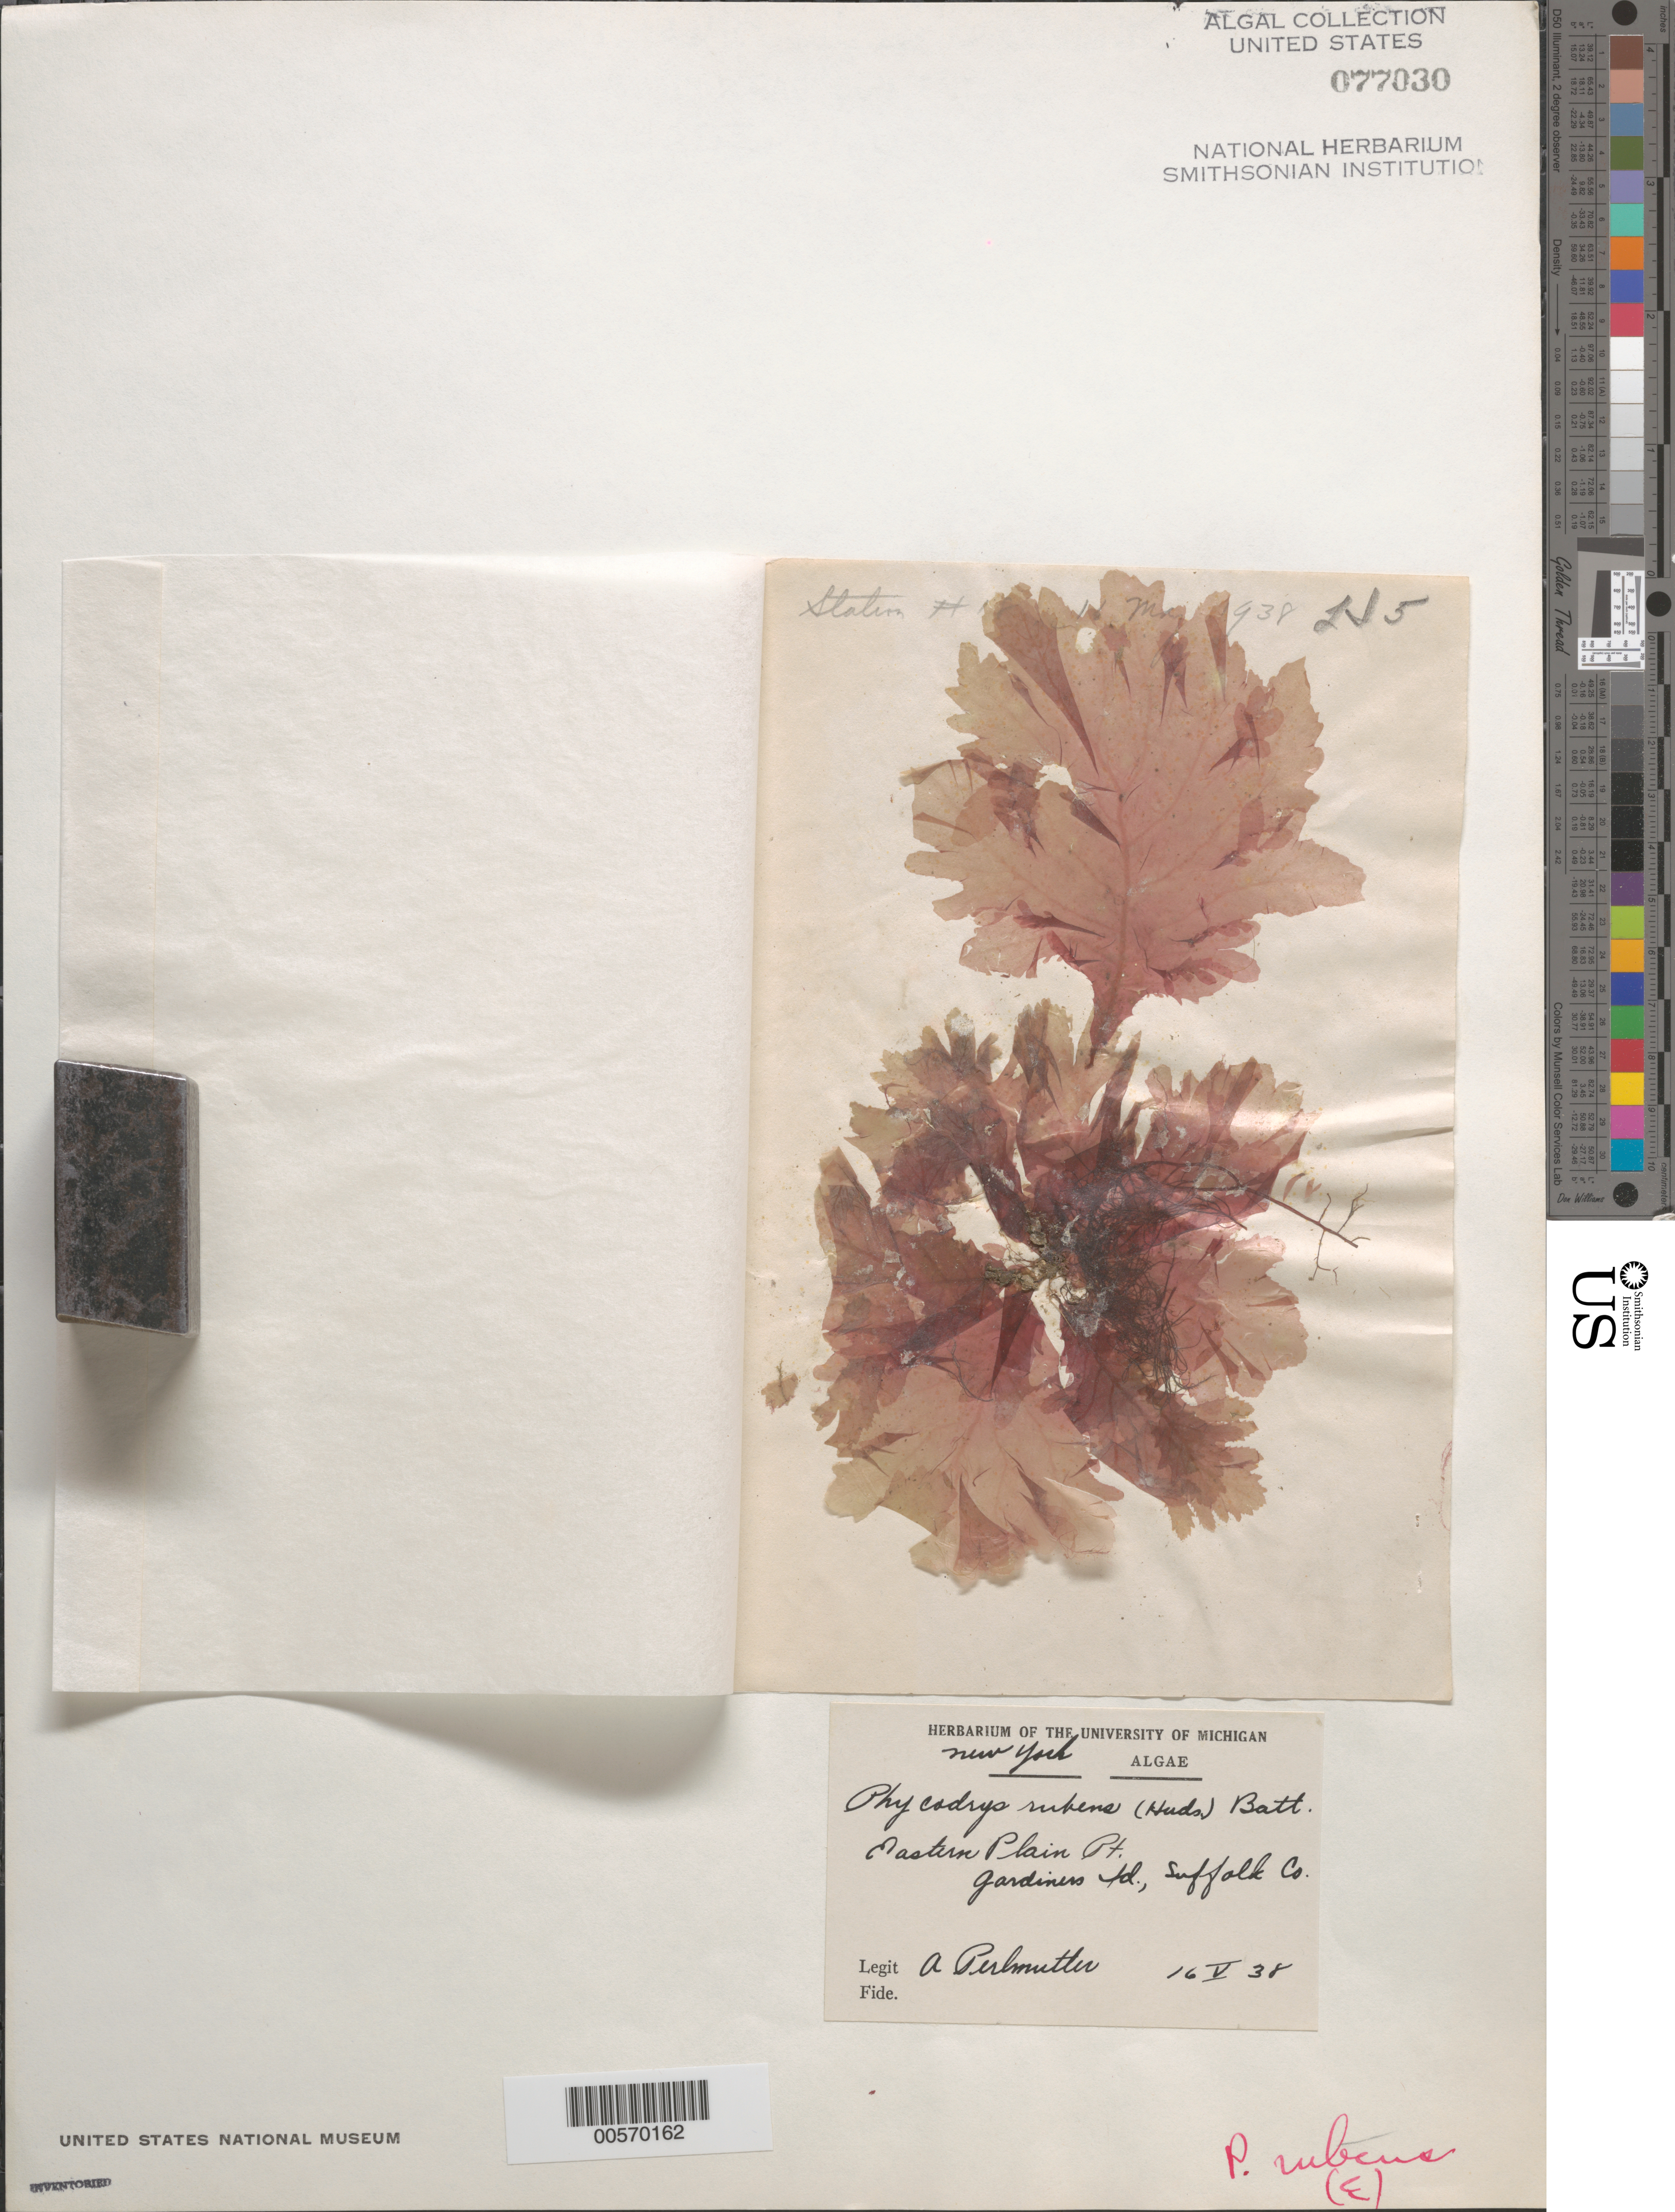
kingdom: Plantae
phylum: Rhodophyta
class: Florideophyceae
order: Ceramiales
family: Delesseriaceae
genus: Phycodrys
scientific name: Phycodrys rubens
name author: (L.) Batters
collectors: A. Perlmutter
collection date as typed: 16 May 1938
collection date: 1938-05-16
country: United States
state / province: New York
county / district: Suffolk County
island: Gardiners Island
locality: Eastern Plain Point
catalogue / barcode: US 77030